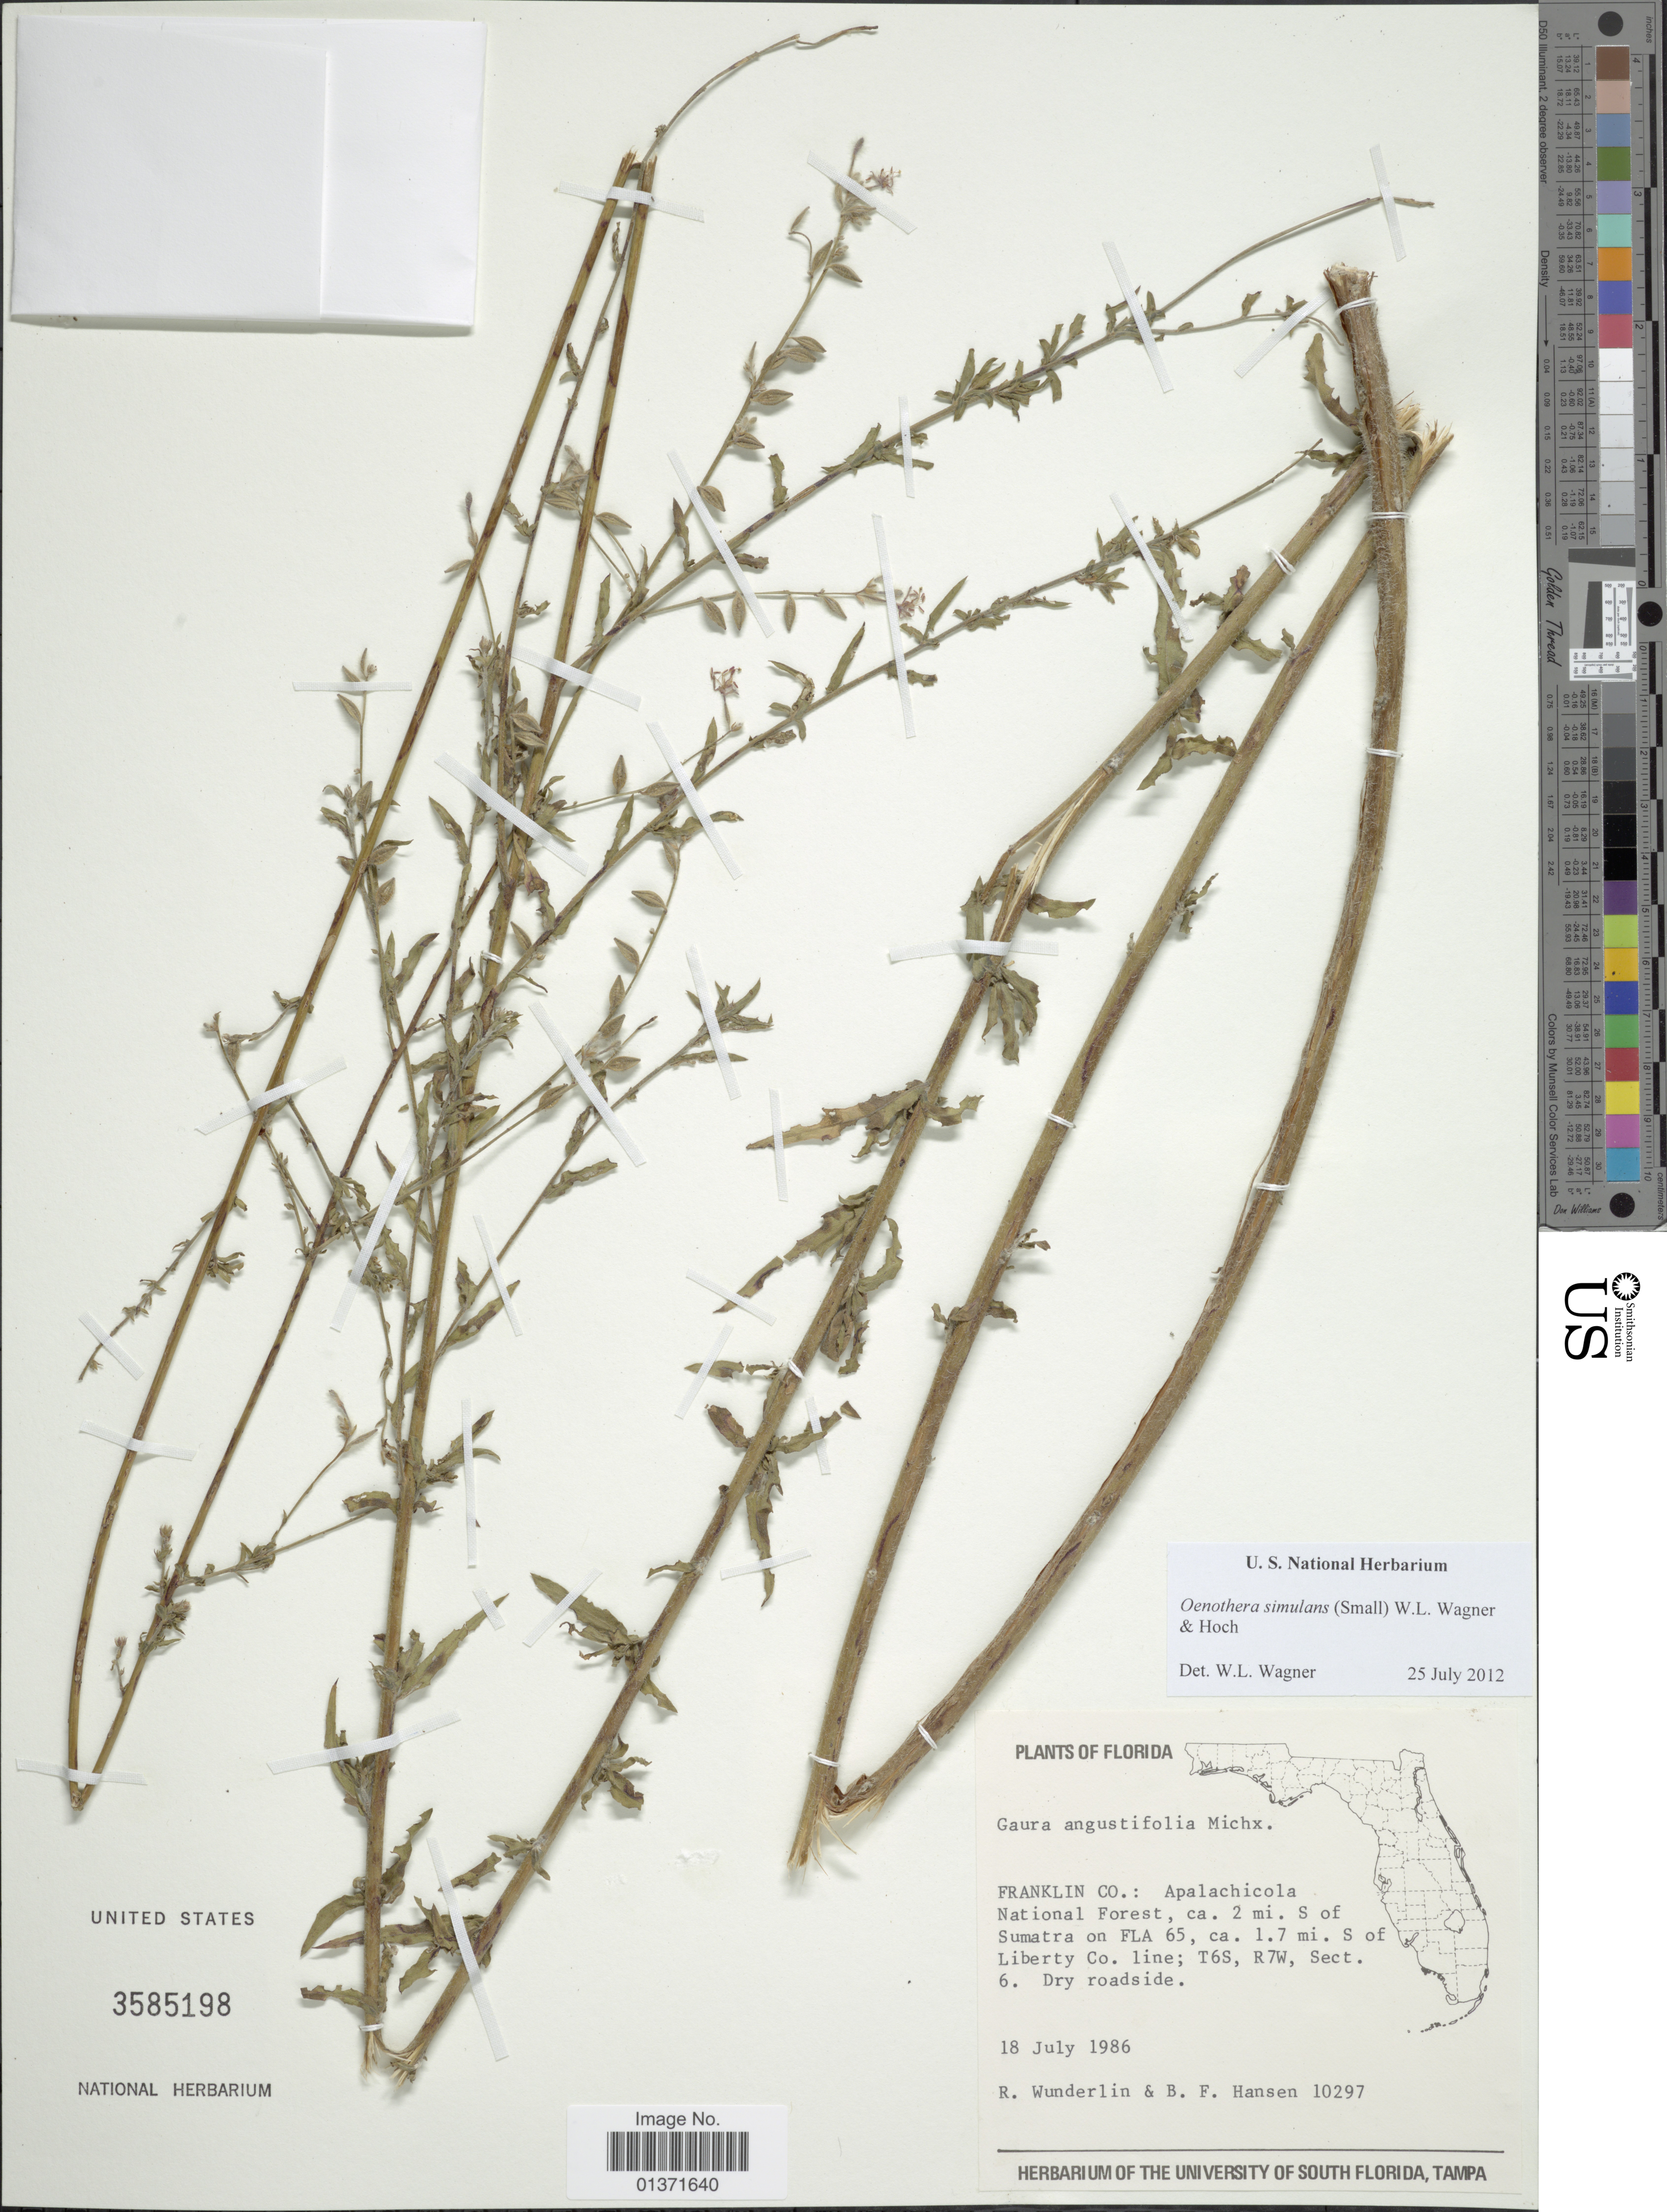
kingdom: Plantae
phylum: Tracheophyta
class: Magnoliopsida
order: Myrtales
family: Onagraceae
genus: Oenothera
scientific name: Oenothera simulans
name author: Michx.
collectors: R. P. Wunderlin & B. Hansen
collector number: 10297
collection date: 1986-07-18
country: United States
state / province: Florida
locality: Florida, Franklin Co.: Apalachicola National Forest, ca 2 mi S of Sumatra on FLA 65, ca 1.7 mi S. of Liberty Co line; T6S, R7W, Sect 6.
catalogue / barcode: US 3585198